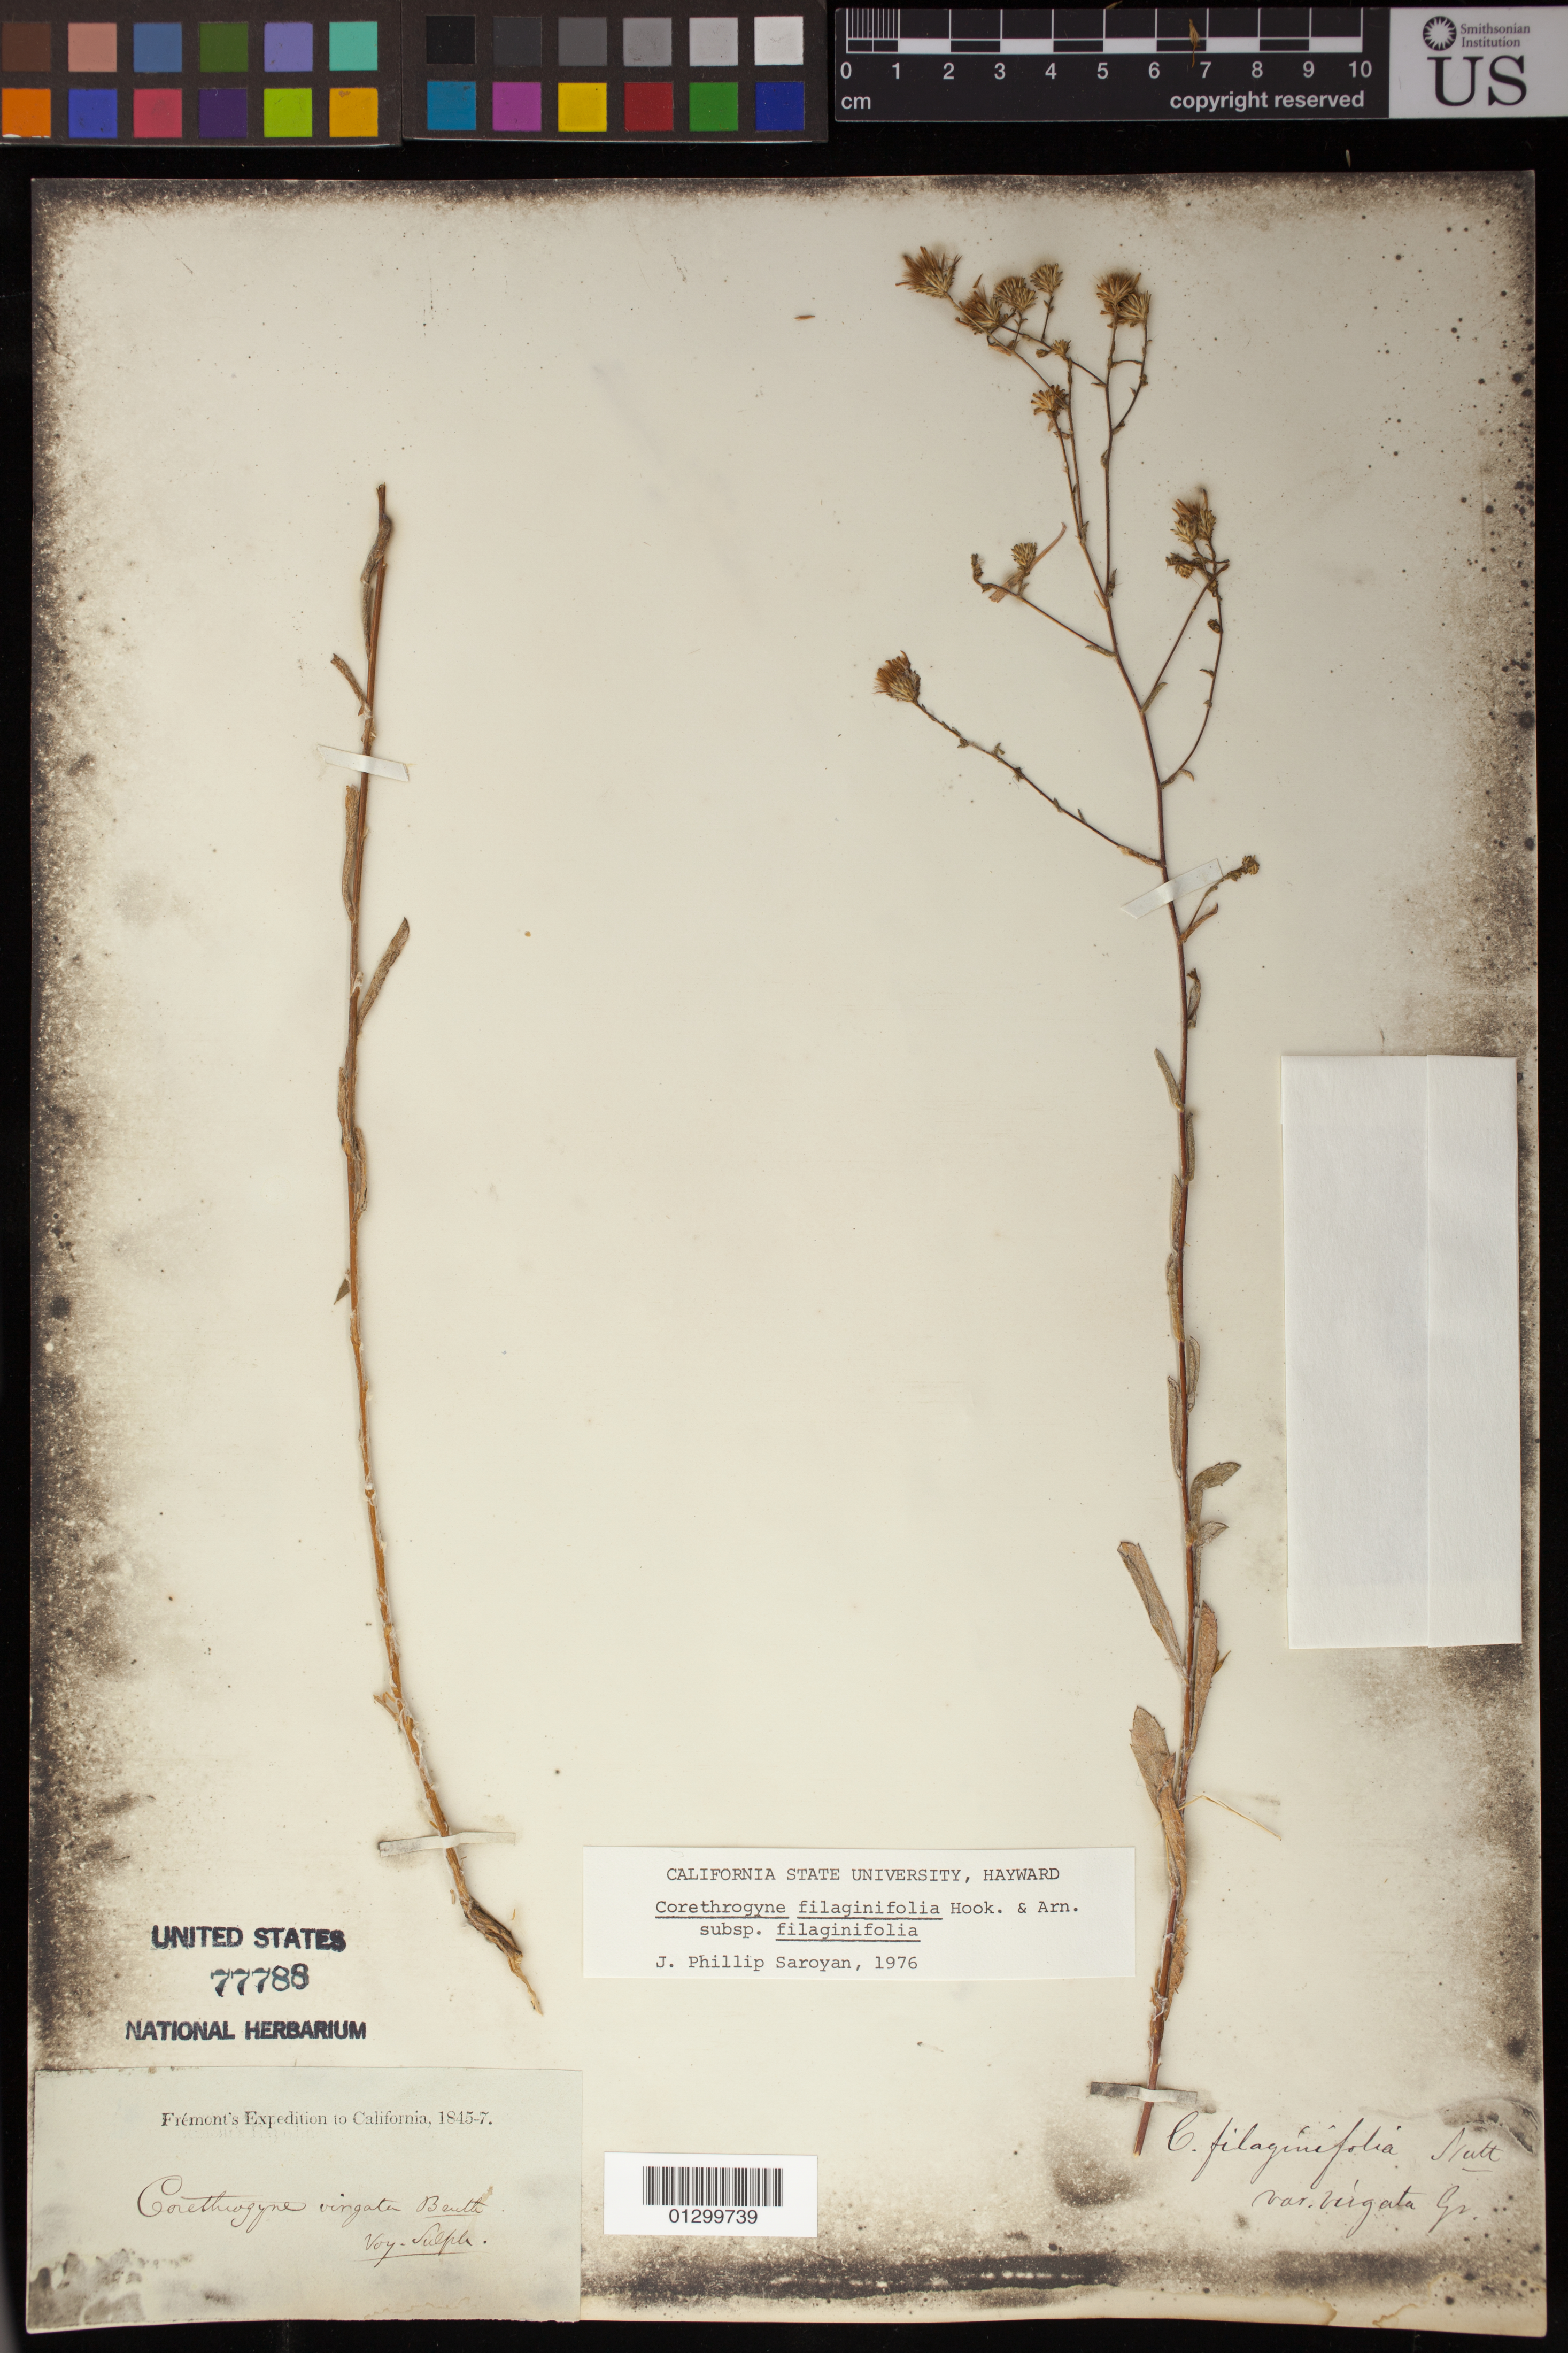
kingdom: Plantae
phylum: Tracheophyta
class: Magnoliopsida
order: Asterales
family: Asteraceae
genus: Corethrogyne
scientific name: Corethrogyne filaginifolia var. filaginifolia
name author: (Hook.) Nutt.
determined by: Saroyan, J. P.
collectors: J. C. Frémont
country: United States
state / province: California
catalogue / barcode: US 77788